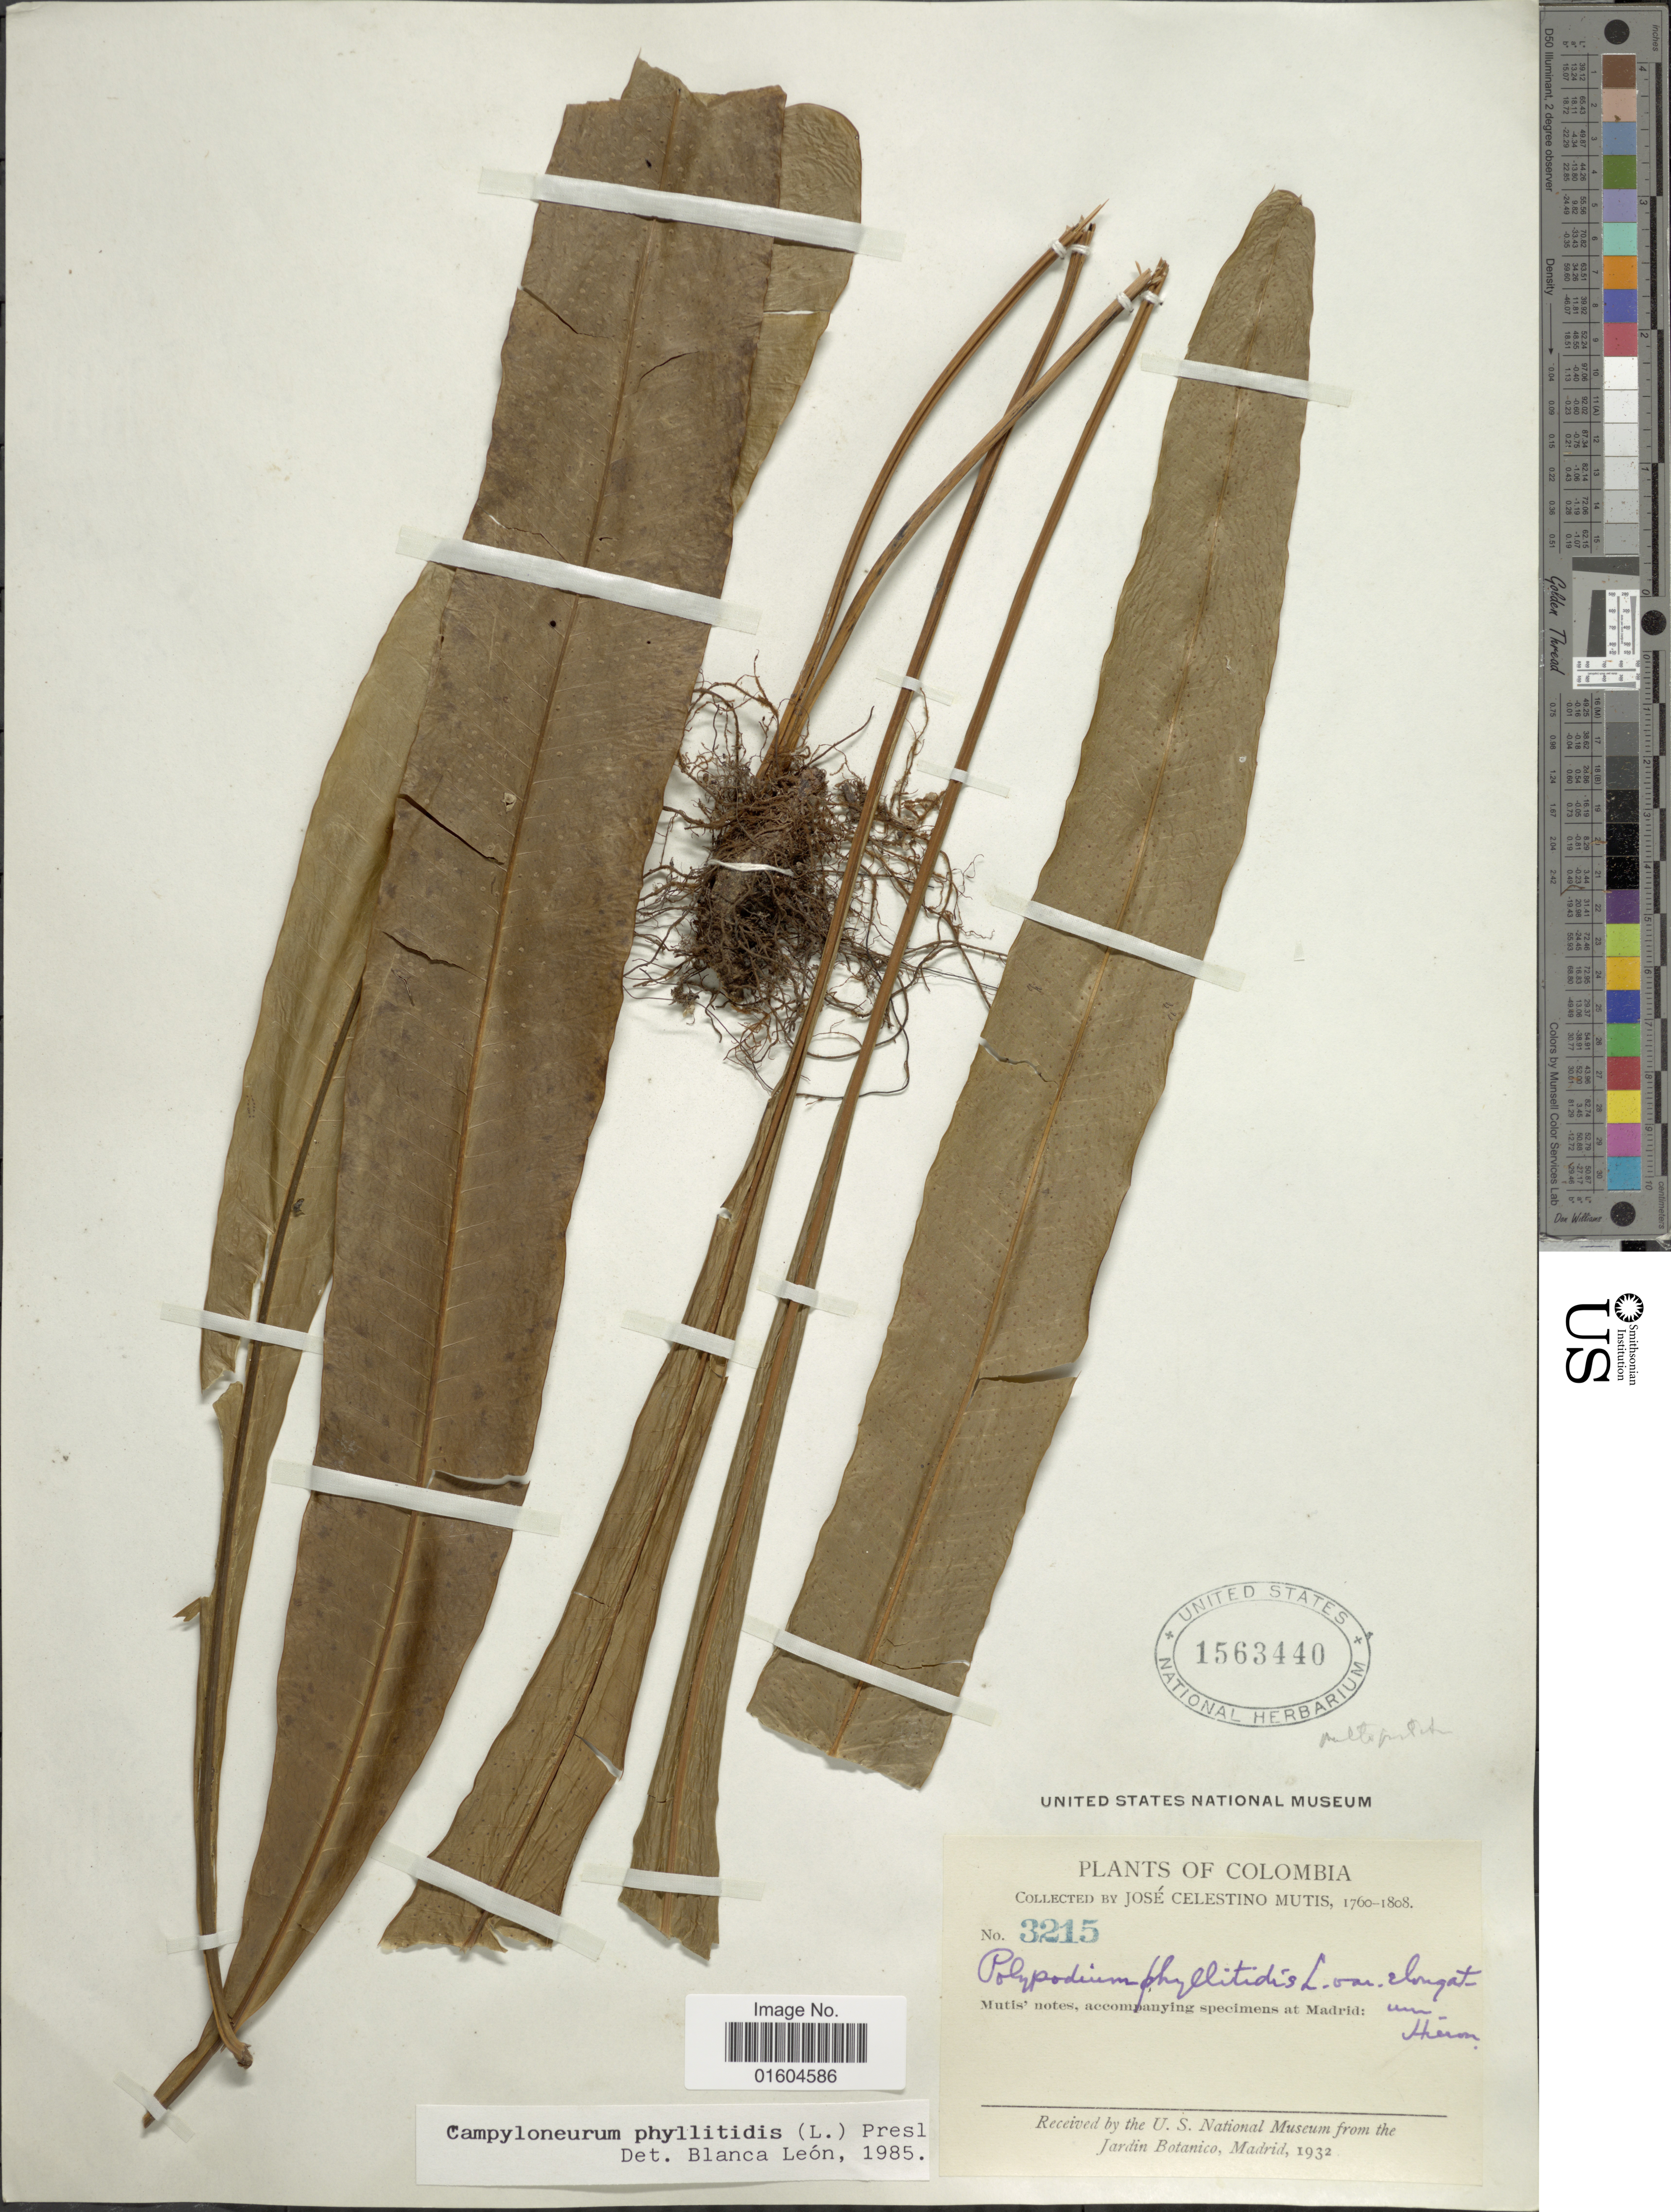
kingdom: Plantae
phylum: Tracheophyta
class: Polypodiopsida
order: Polypodiales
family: Polypodiaceae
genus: Campyloneurum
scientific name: Campyloneurum multipunctatum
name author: (Christ) Lellinger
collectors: J. C. B. Mutis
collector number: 3215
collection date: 1760/1808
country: Colombia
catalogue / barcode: US 1563440